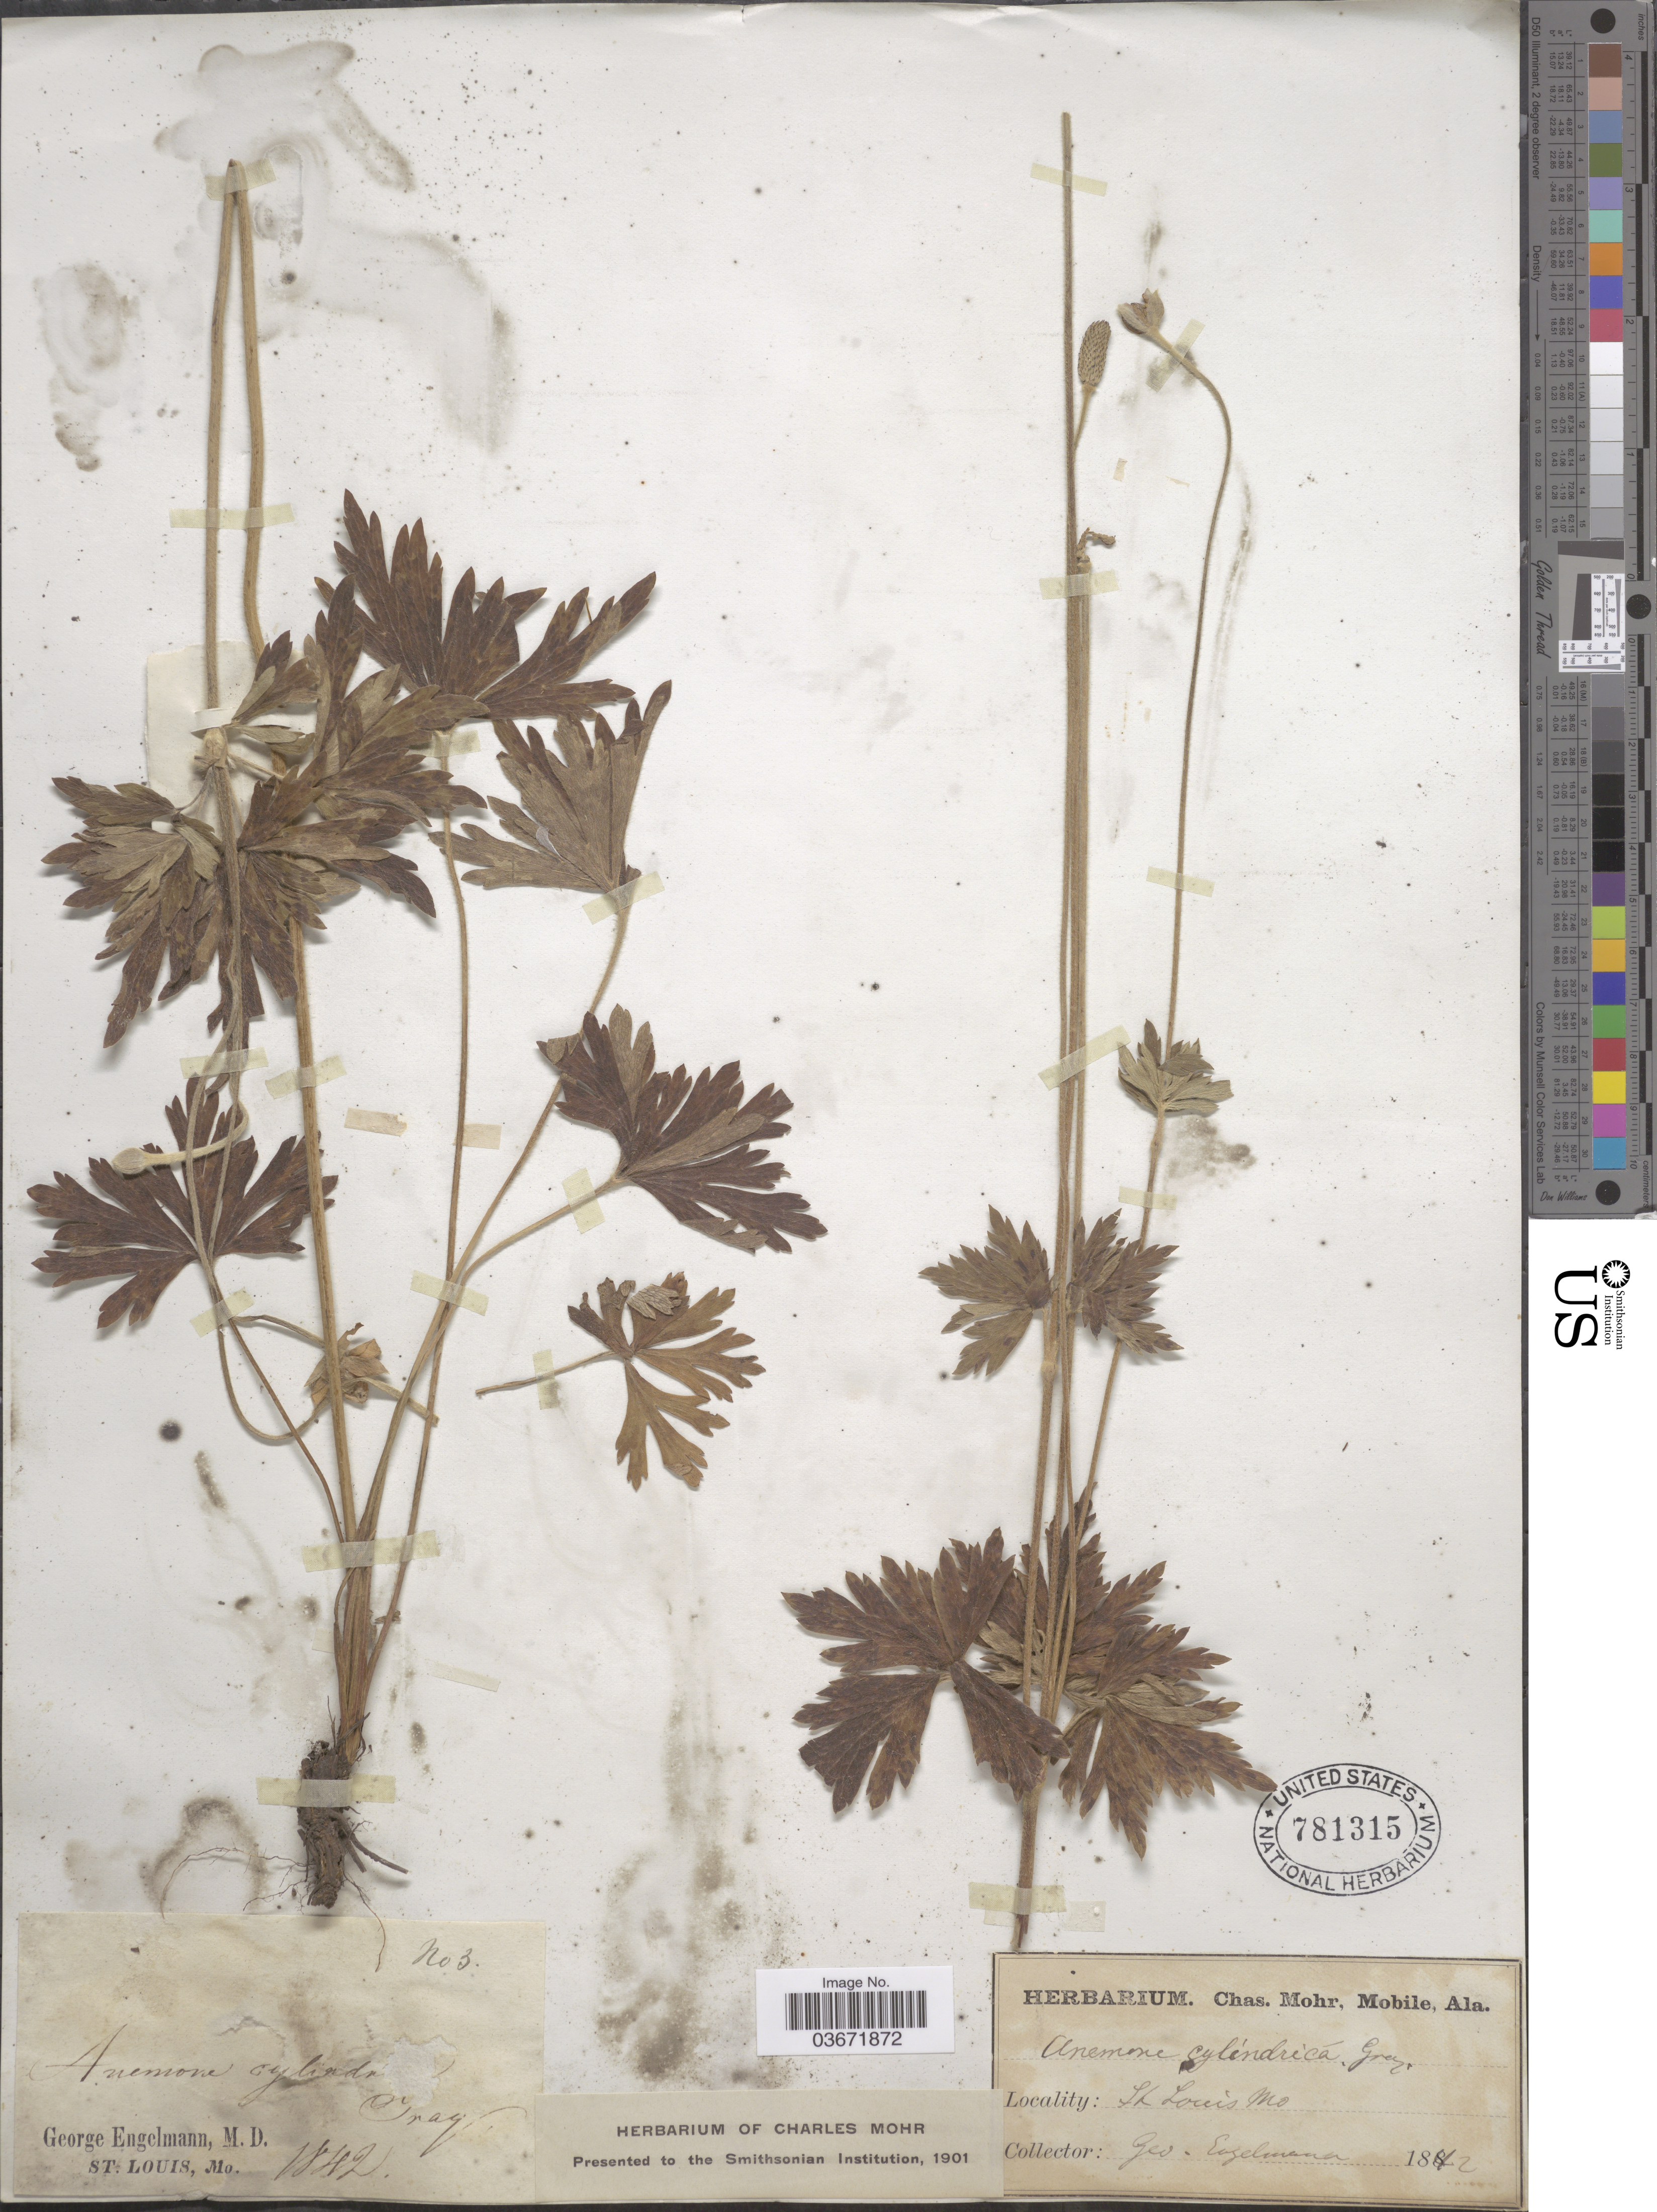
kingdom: Plantae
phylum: Tracheophyta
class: Magnoliopsida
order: Ranunculales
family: Ranunculaceae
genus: Anemone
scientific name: Anemone cylindrica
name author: A. Gray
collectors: G. Engelmann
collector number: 3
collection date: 1842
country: United States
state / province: Missouri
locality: St. Louis. Orag.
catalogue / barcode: US 781315